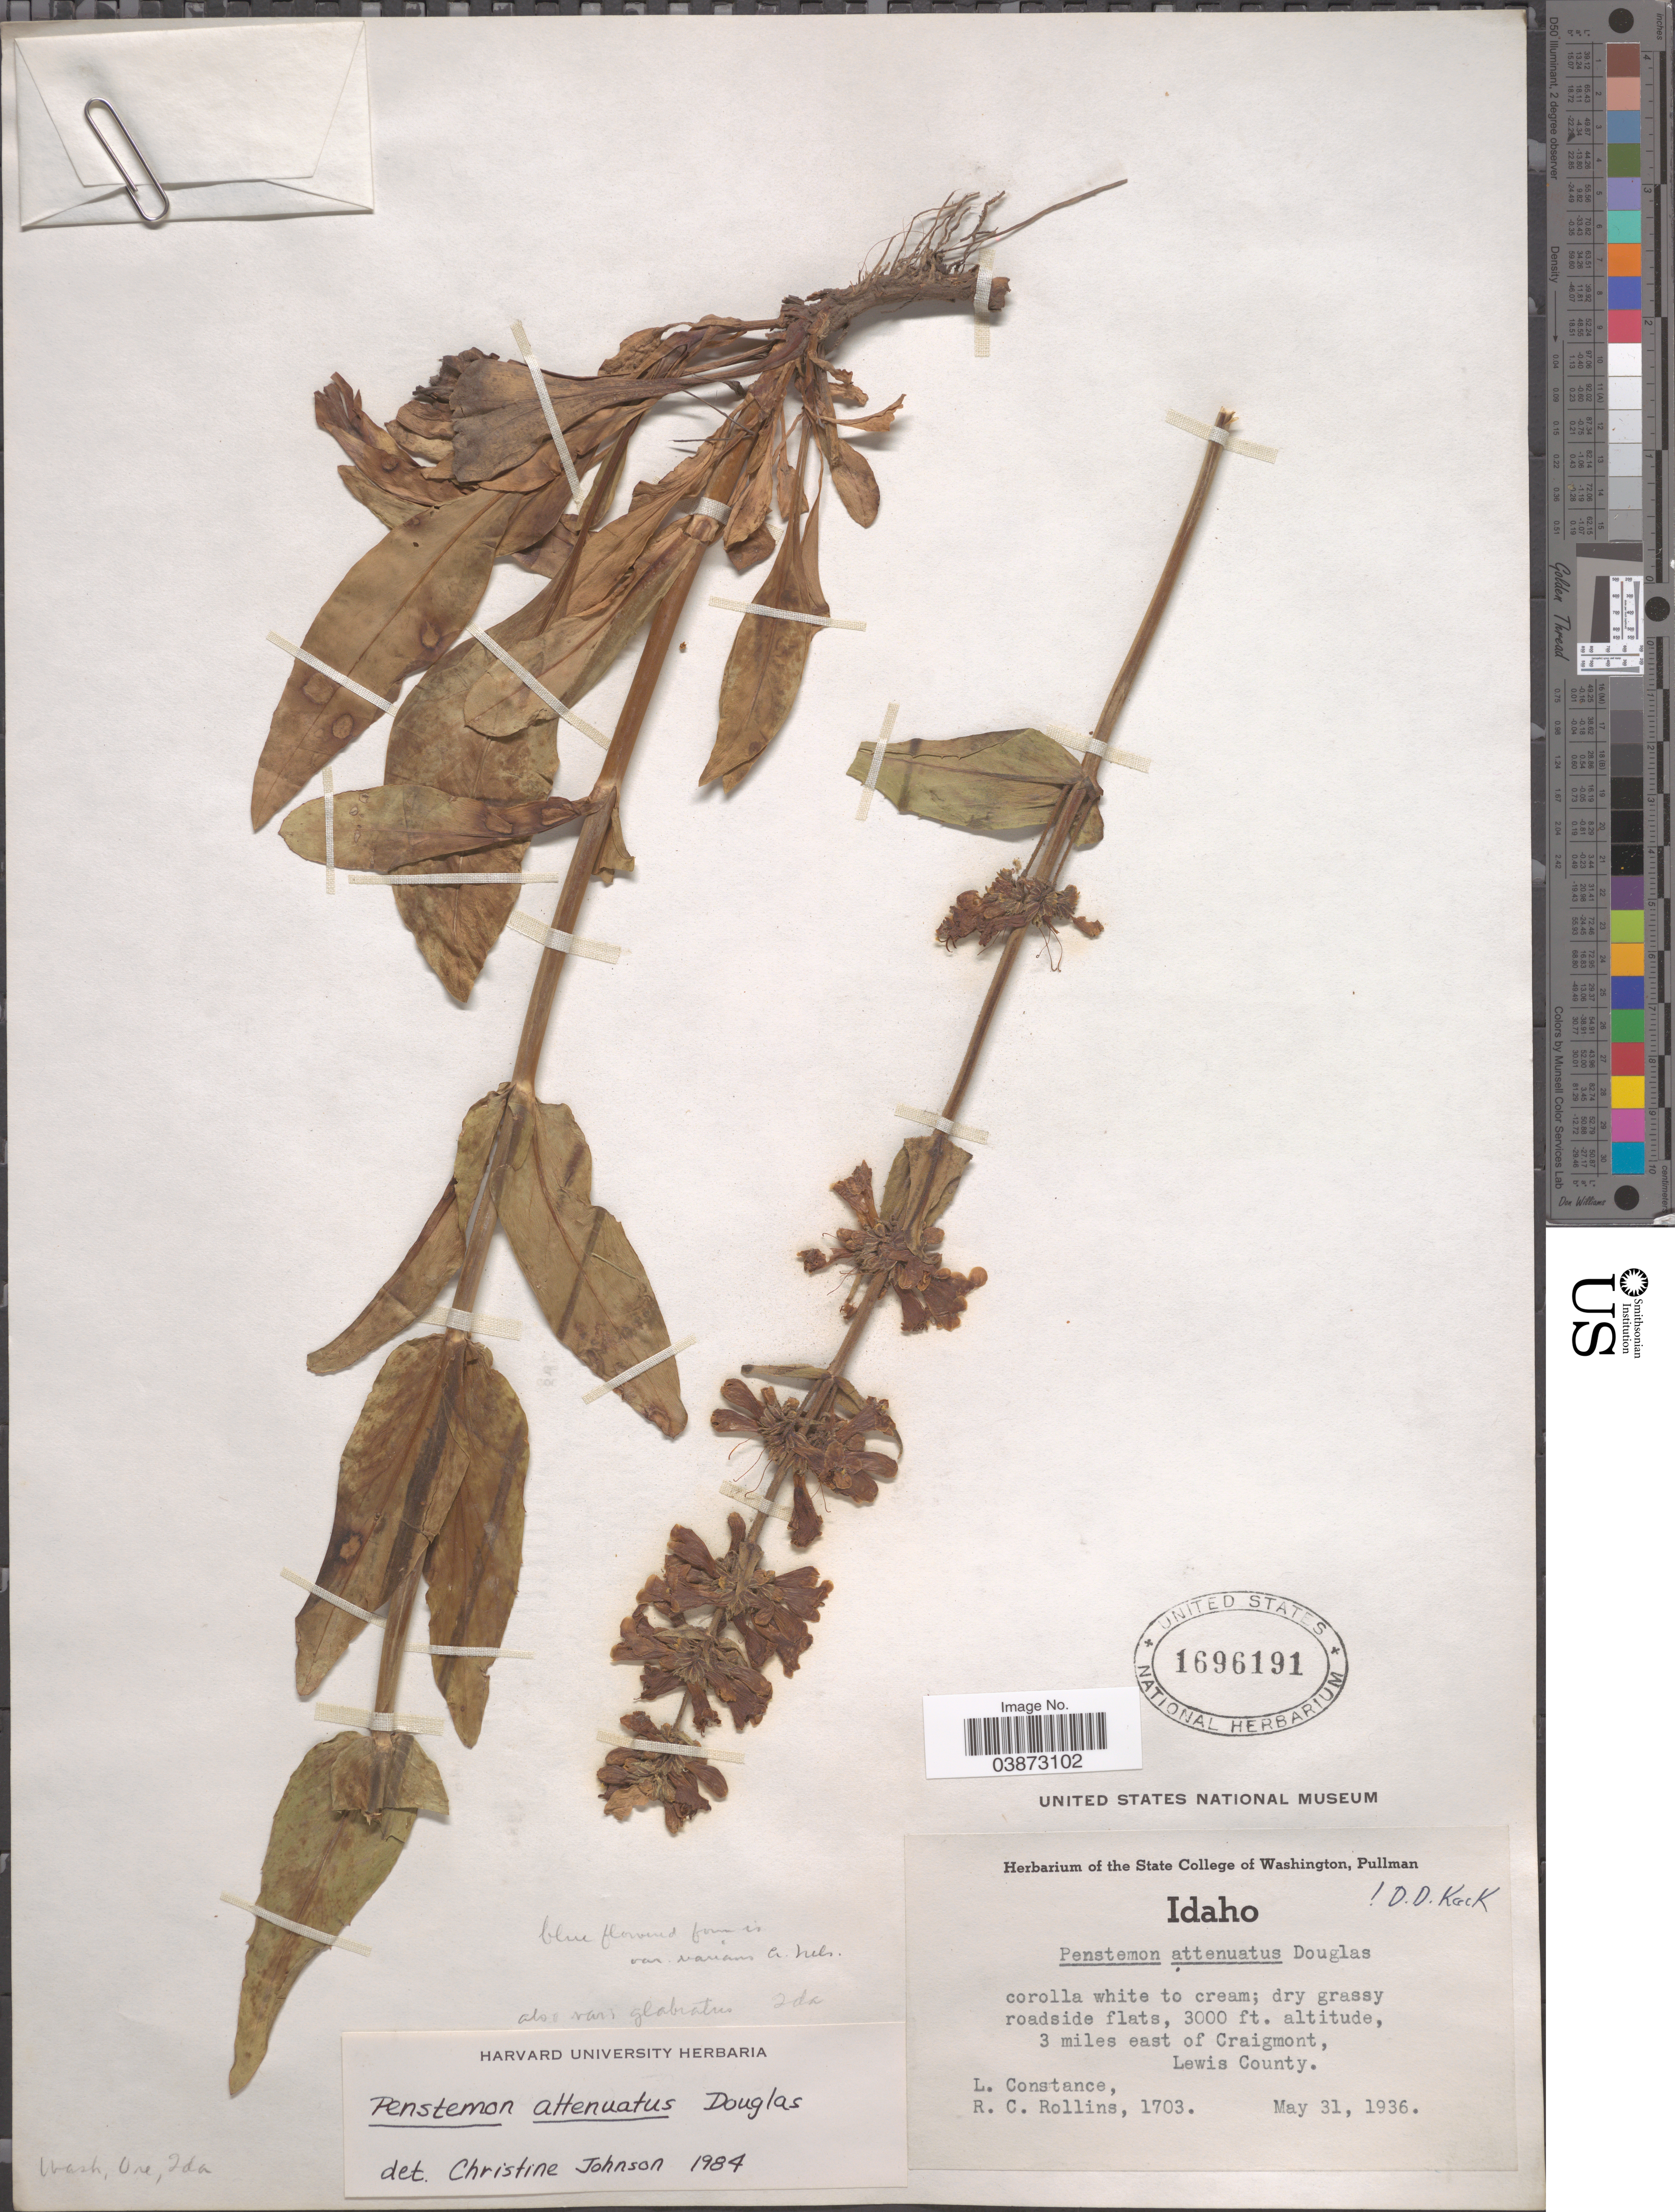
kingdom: Plantae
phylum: Tracheophyta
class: Magnoliopsida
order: Lamiales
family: Plantaginaceae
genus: Penstemon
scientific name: Penstemon attenuatus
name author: Douglas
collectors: L. Constance & R. C. Rollins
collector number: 1703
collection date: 1936-05-31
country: United States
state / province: Idaho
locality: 3 miles east of Craigmont, Lewis County.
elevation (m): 914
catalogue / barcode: US 1696191